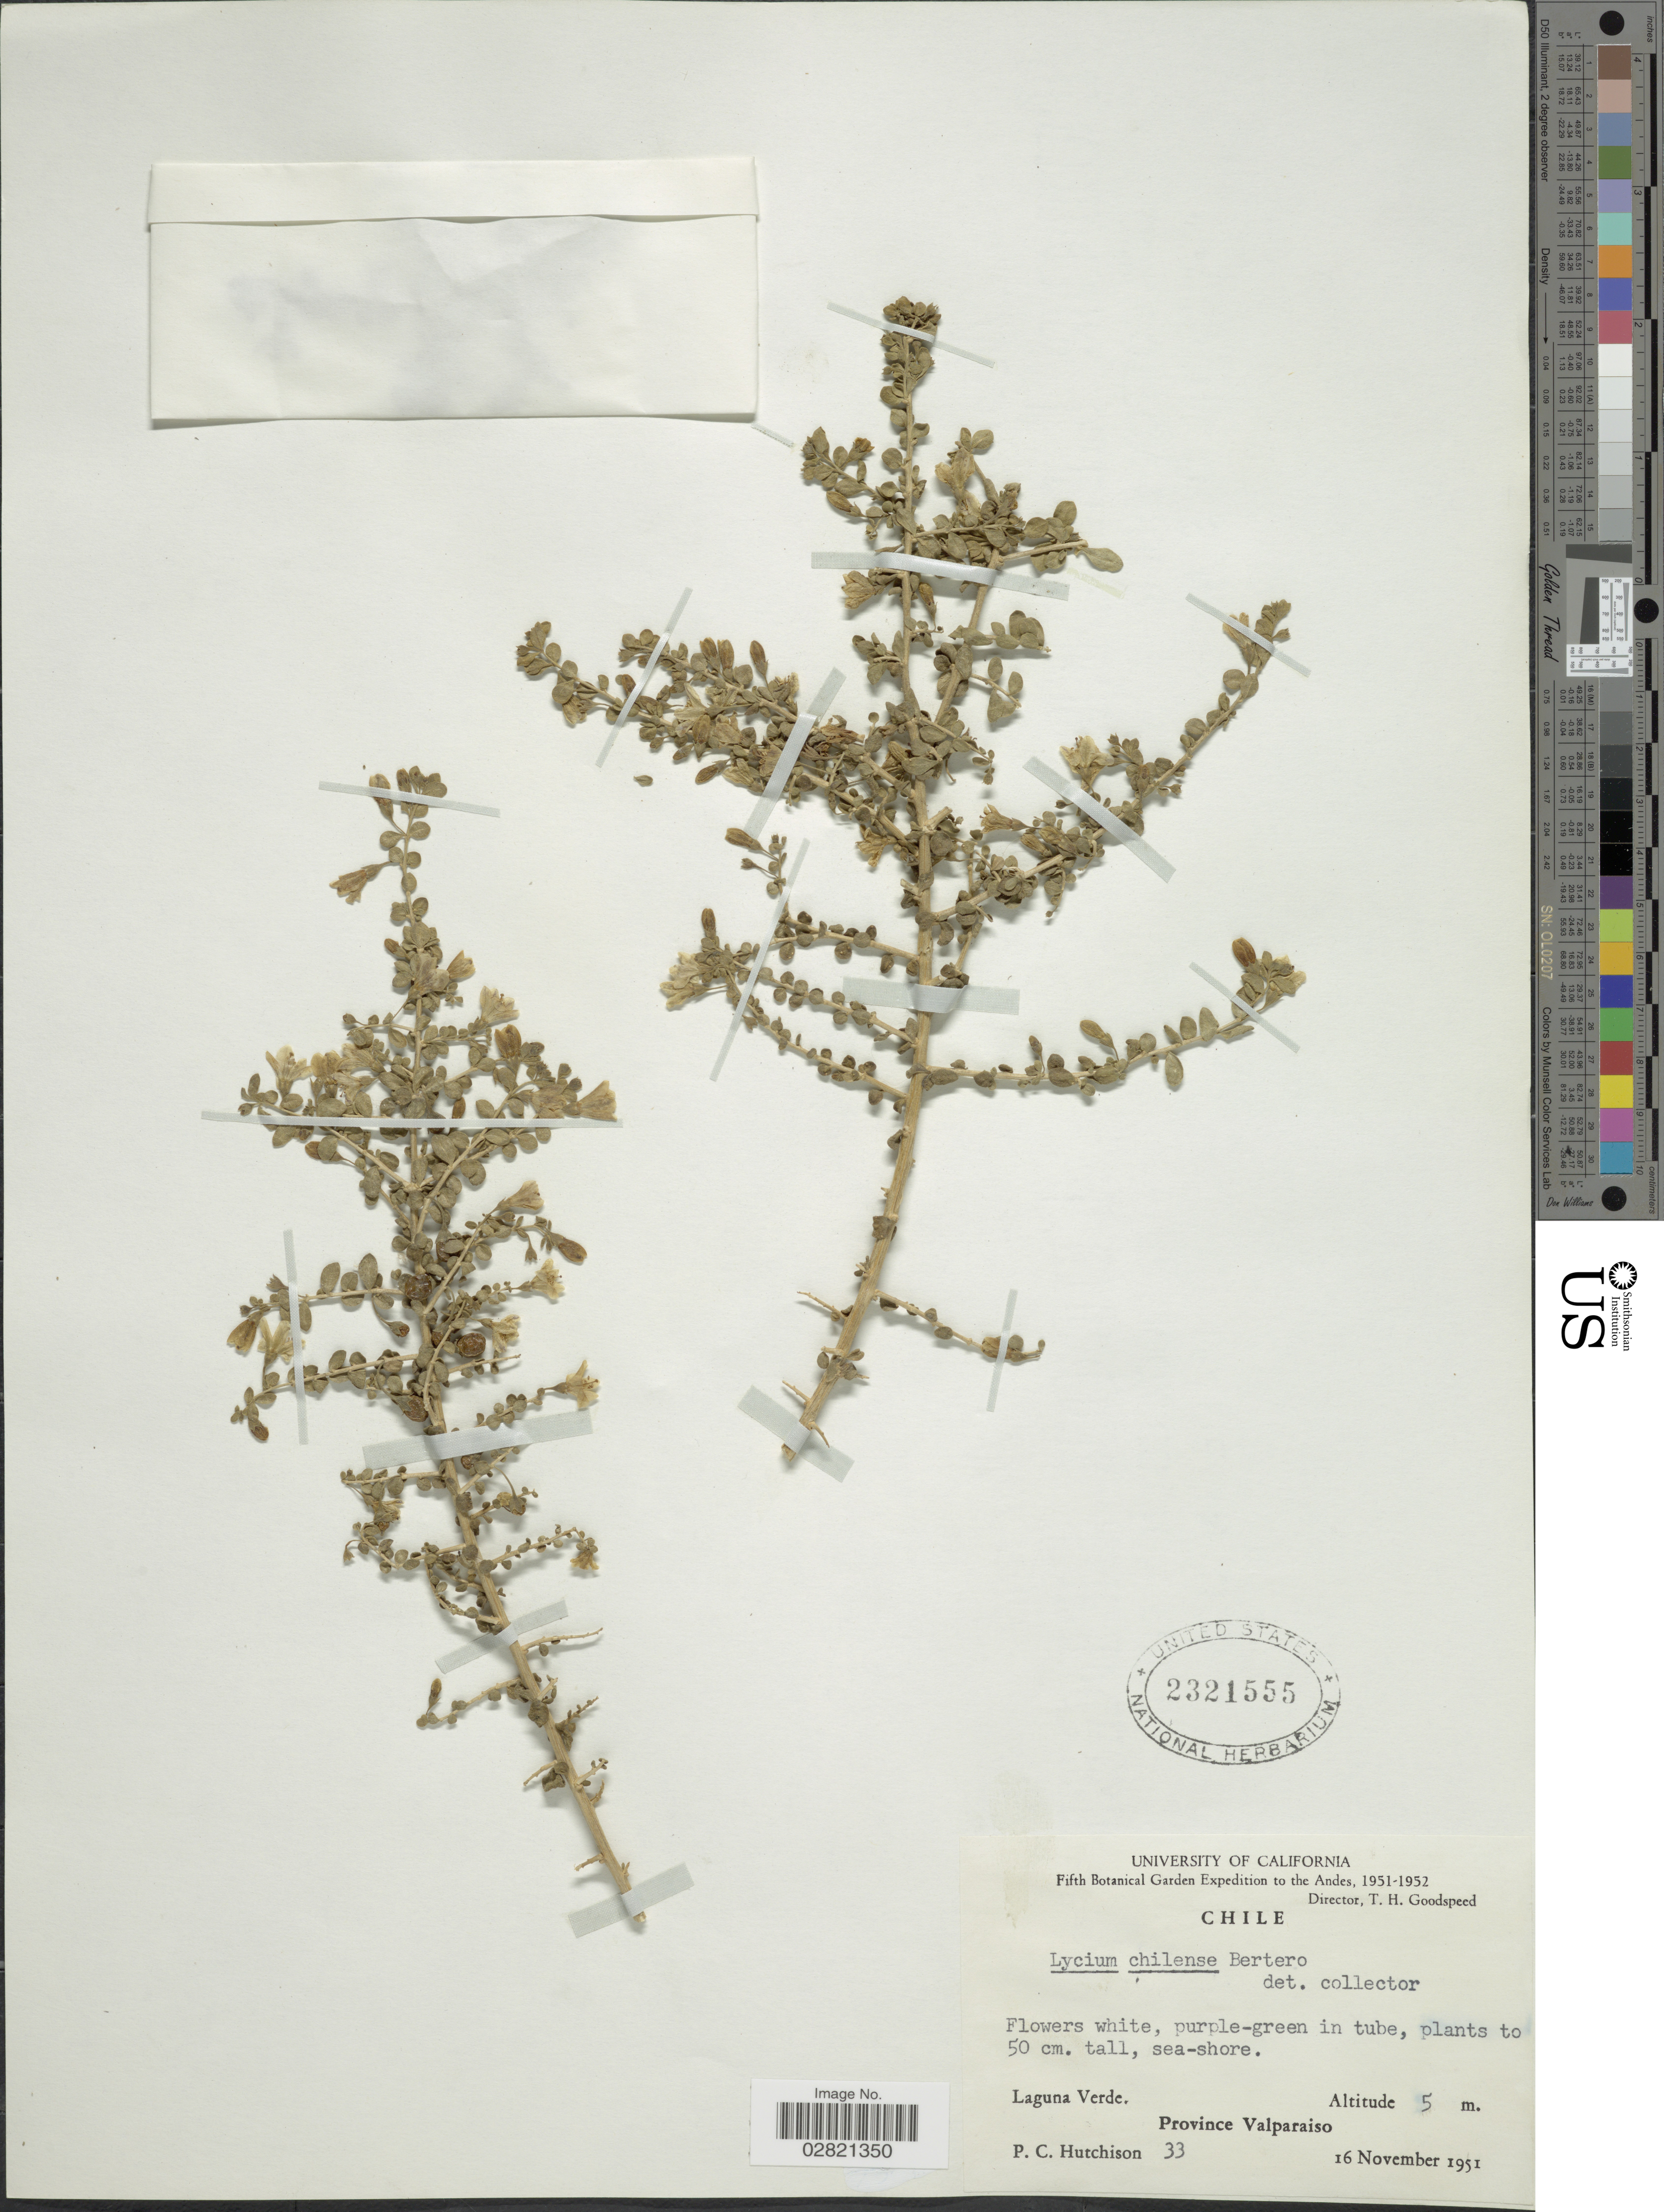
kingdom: Plantae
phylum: Tracheophyta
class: Magnoliopsida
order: Solanales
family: Solanaceae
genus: Lycium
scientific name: Lycium chilense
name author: Bertero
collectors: P. C. Hutchison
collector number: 33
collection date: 1951-11-16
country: Chile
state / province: Valparaíso (V)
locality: Andes, Laguna Verde.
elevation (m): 5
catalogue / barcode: US 2321555